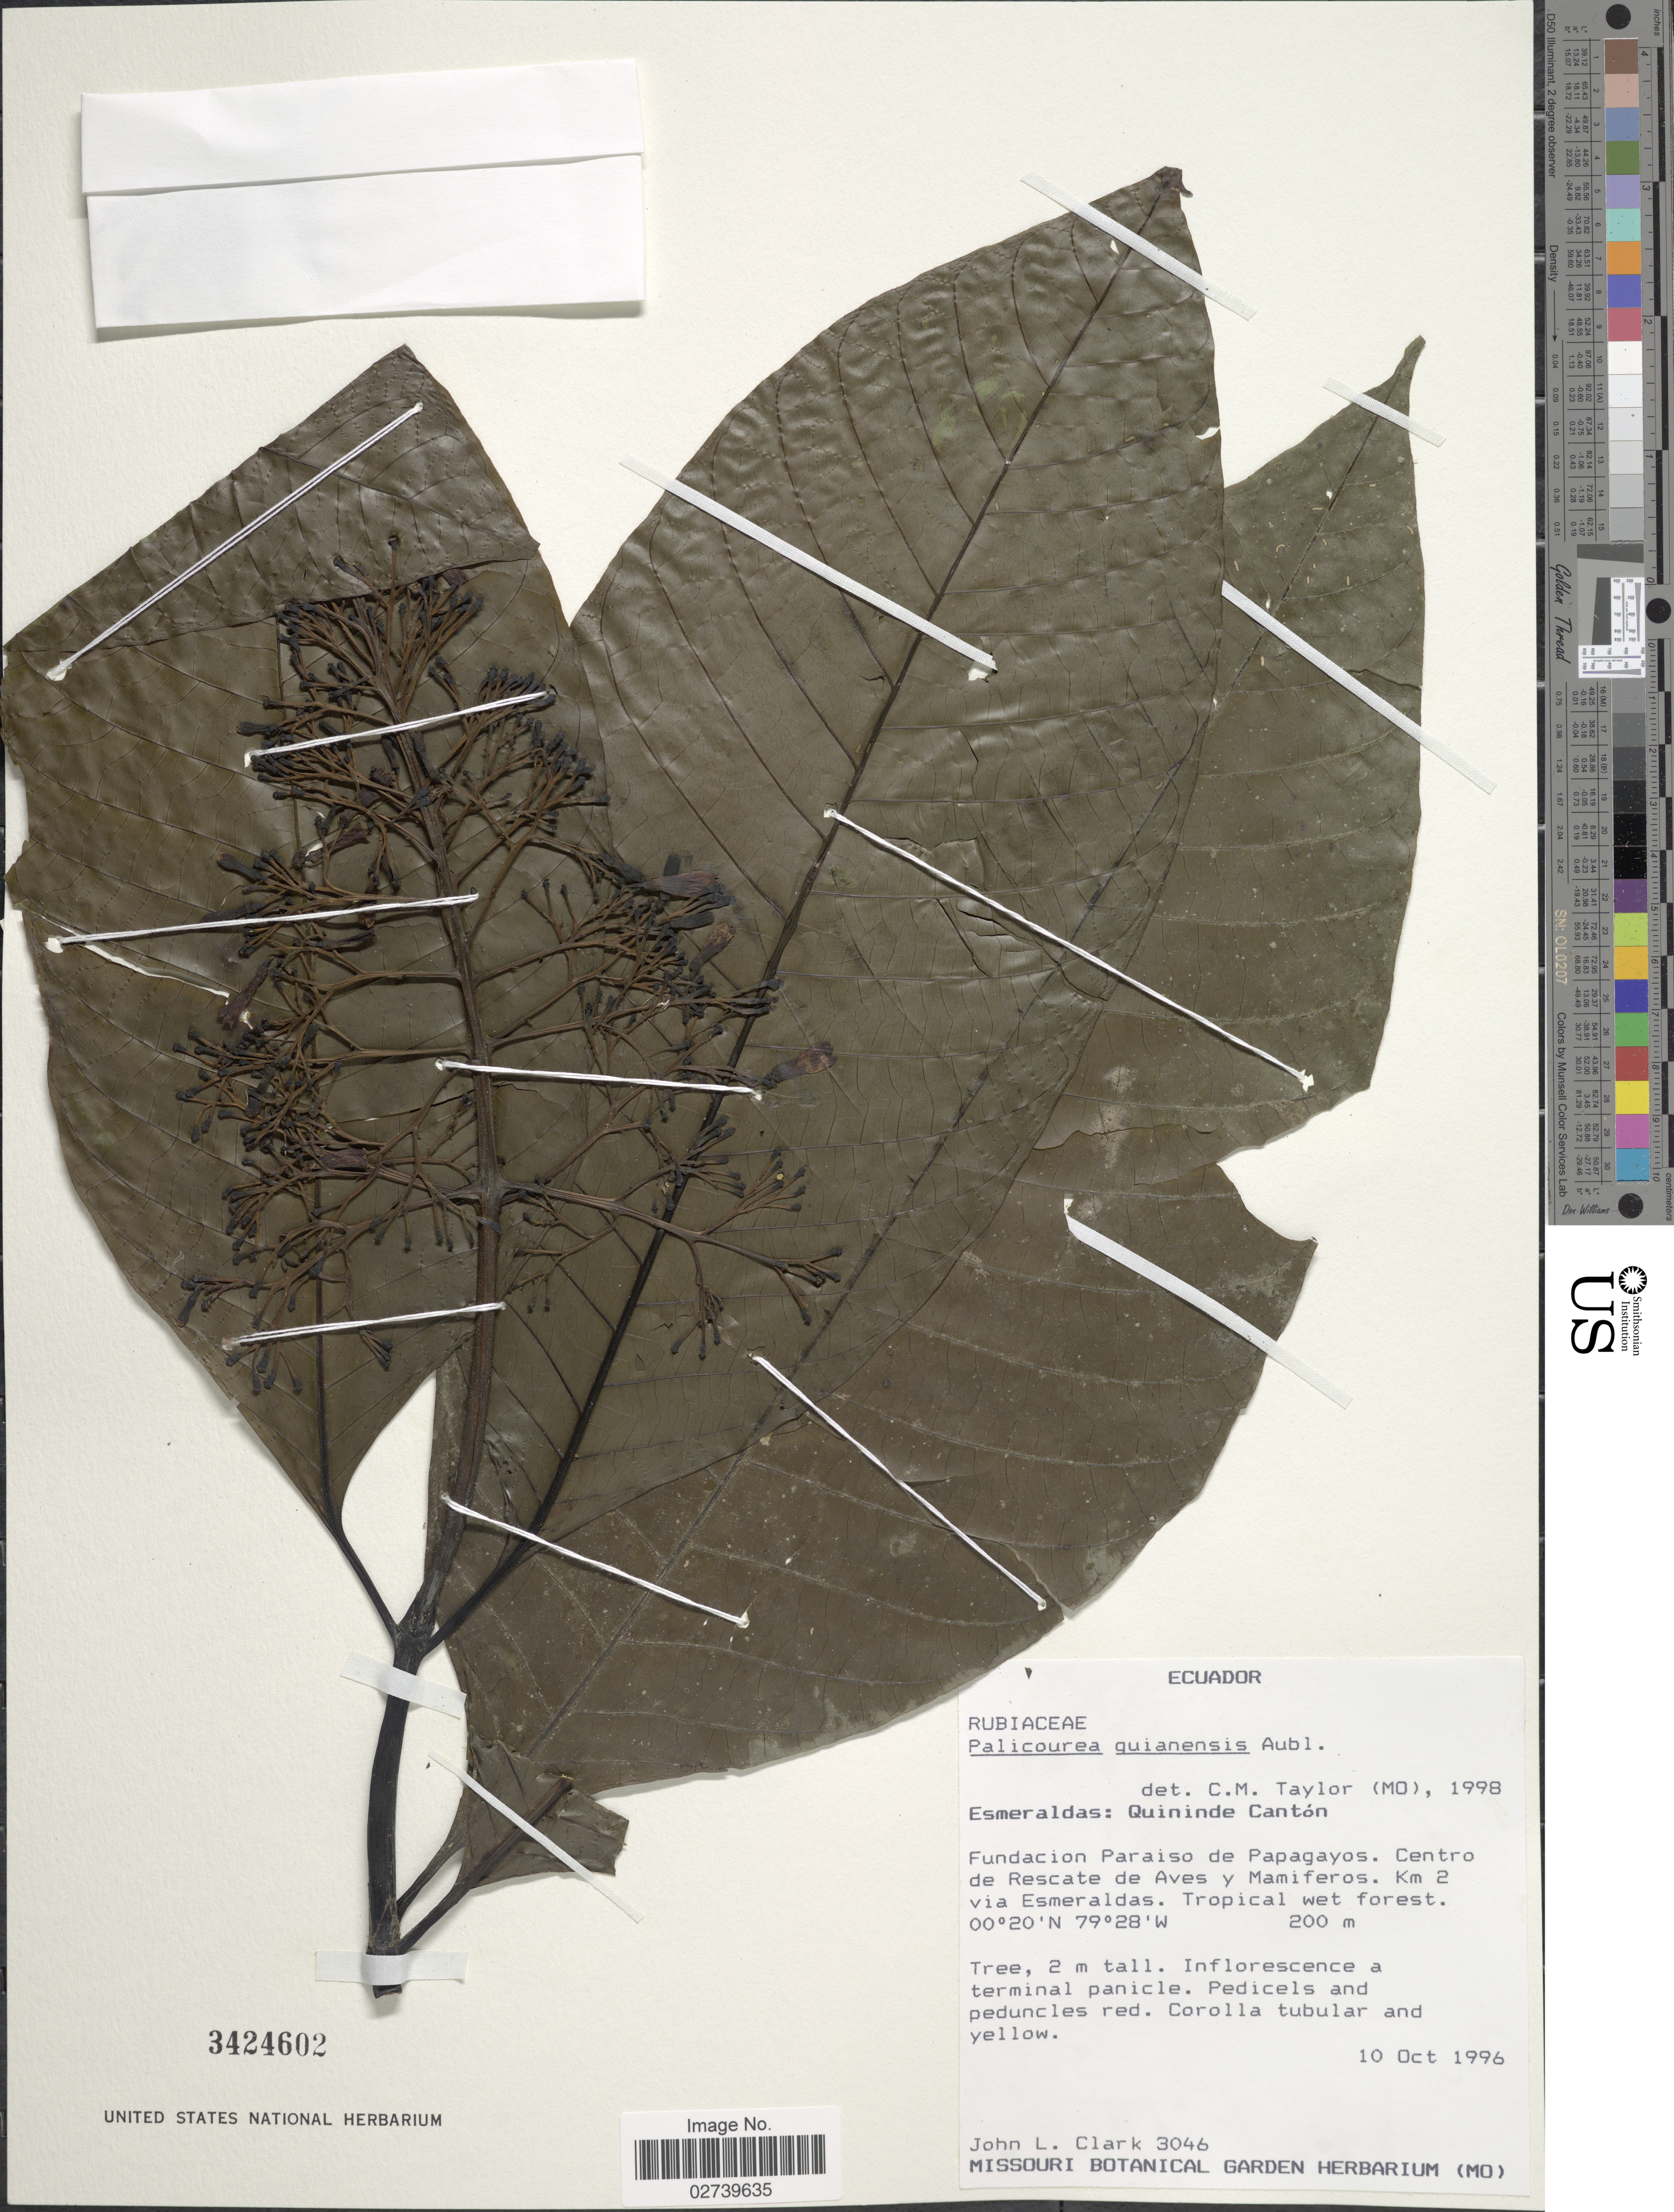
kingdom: Plantae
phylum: Tracheophyta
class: Magnoliopsida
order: Gentianales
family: Rubiaceae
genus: Palicourea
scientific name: Palicourea guianensis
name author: Aubl.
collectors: J. L. Clark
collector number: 3046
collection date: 1996-10-10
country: Ecuador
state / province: Esmeraldas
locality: Quininde Canyon, Fundacion Paraiso de Papagayos, Centro de Rescate de Aves y Mamiferos, Km 2 via Esmeraldas.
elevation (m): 200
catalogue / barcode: US 3424602